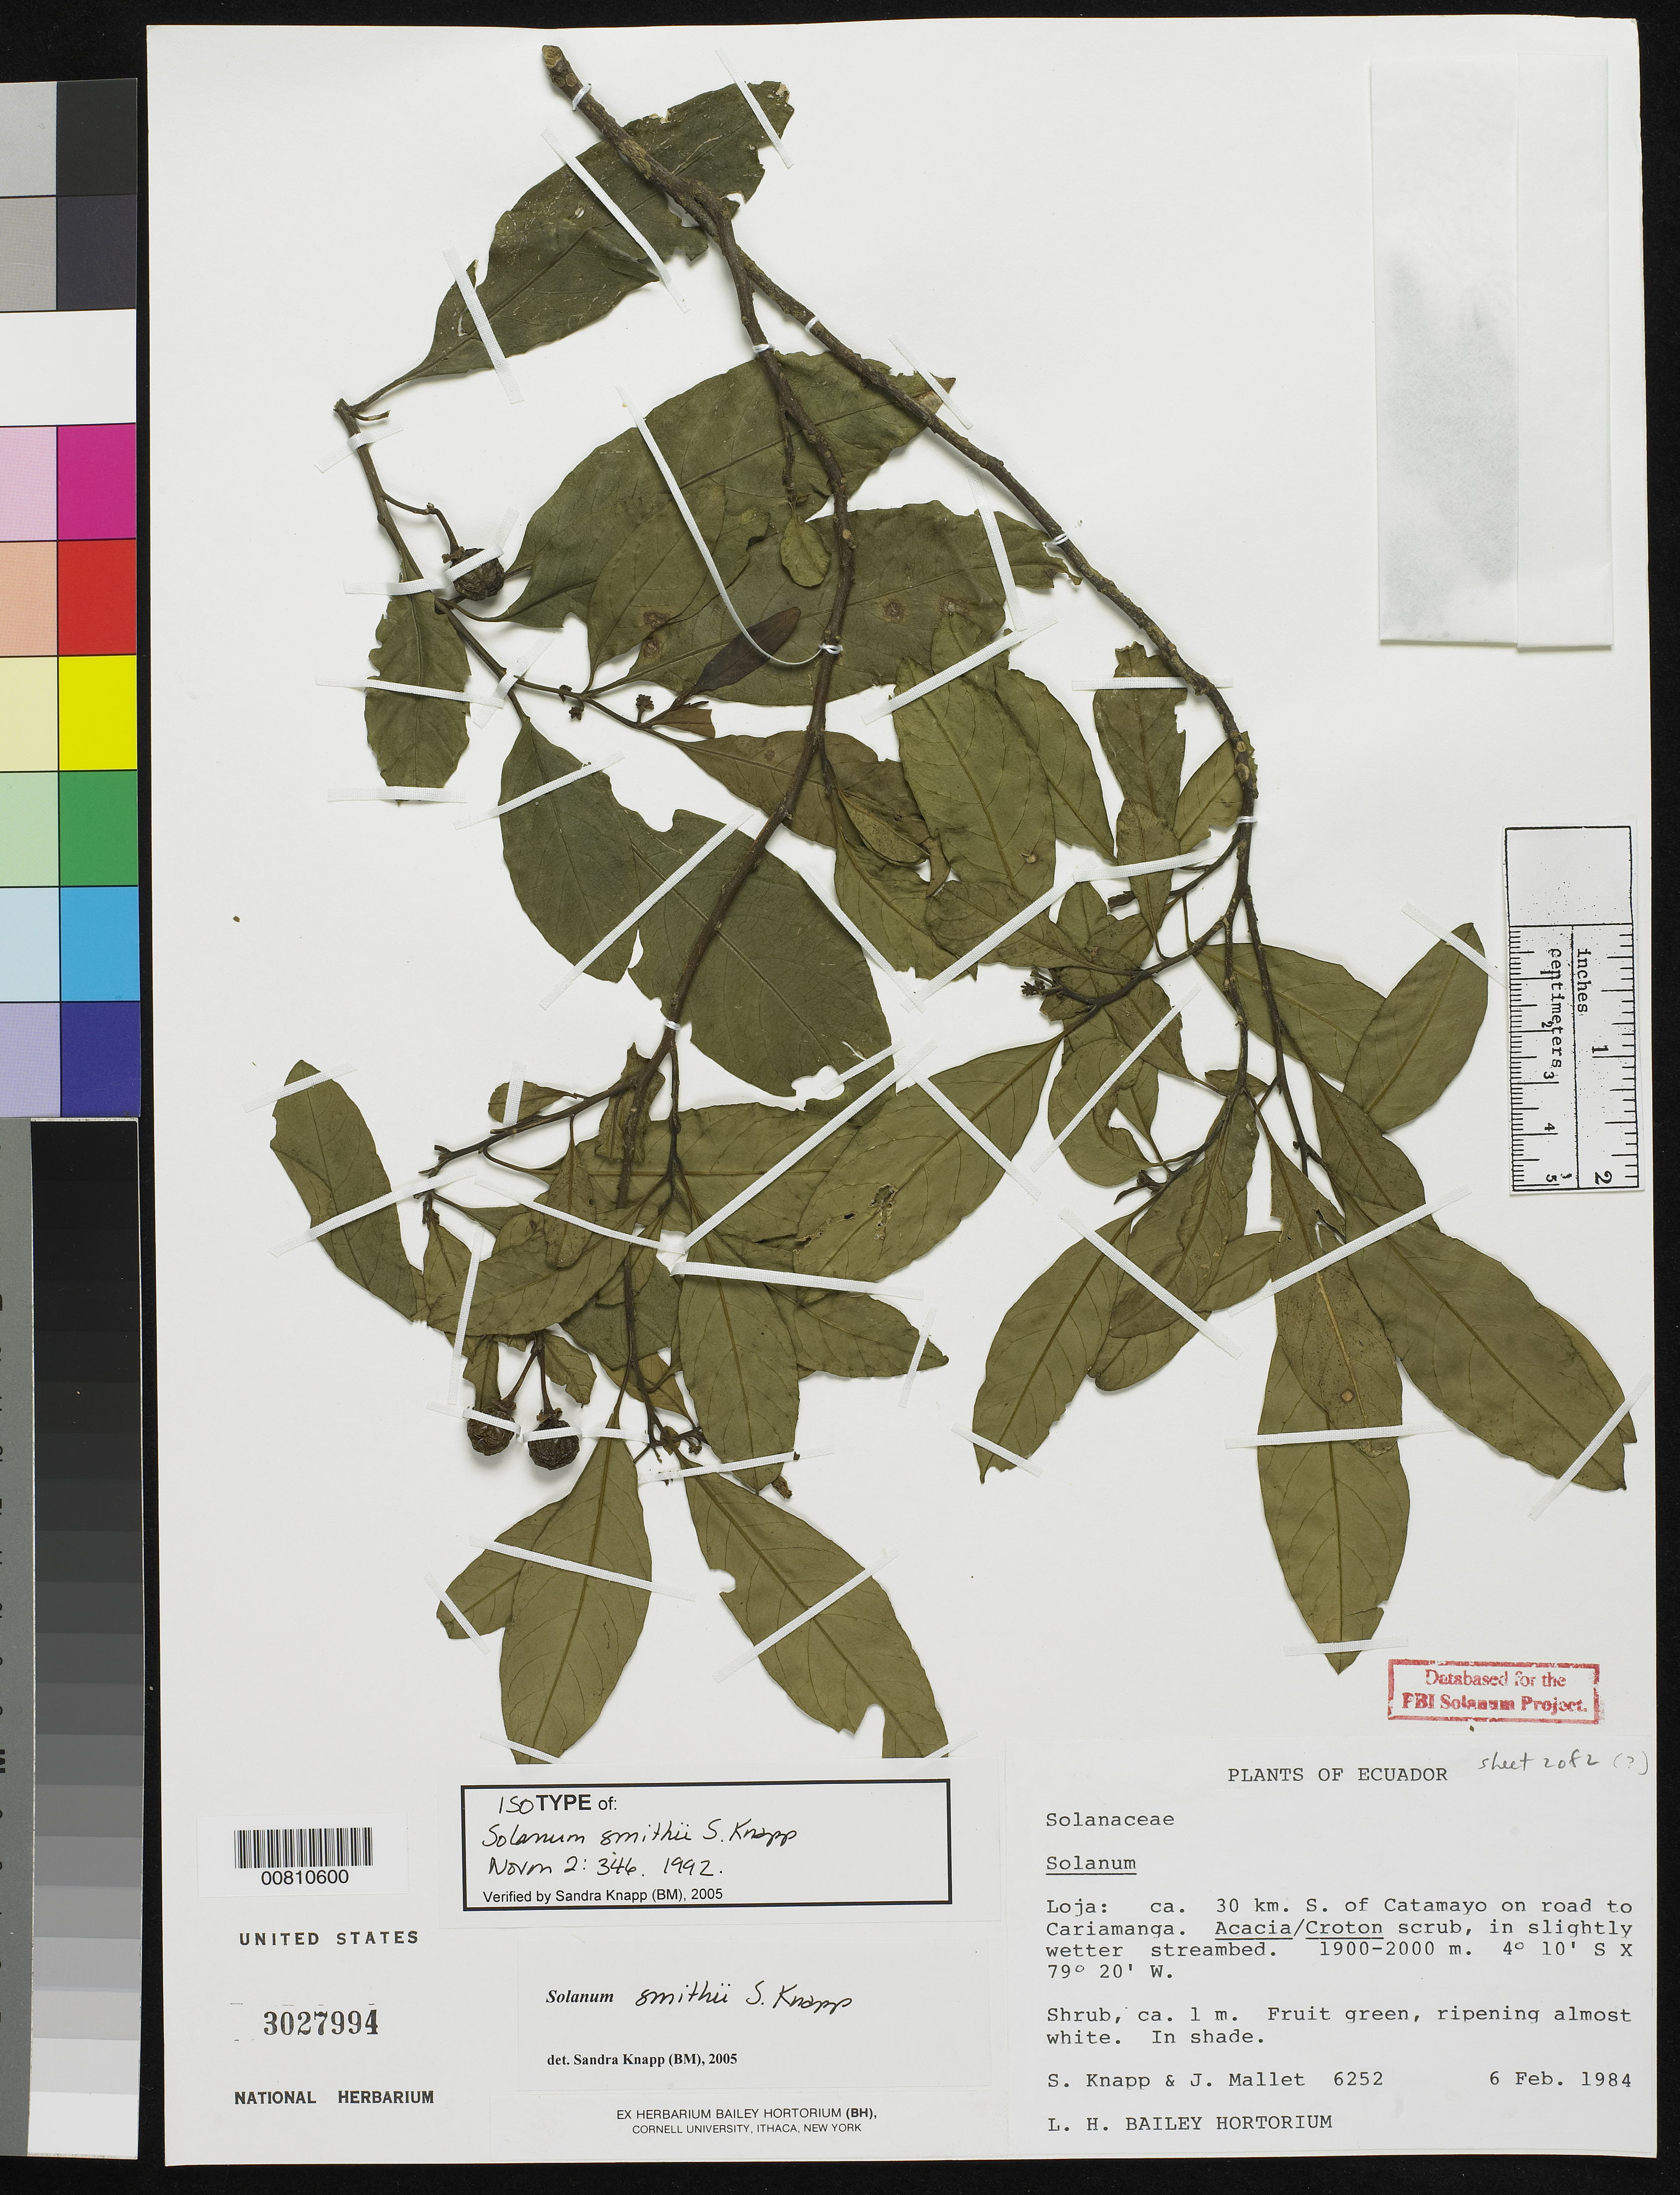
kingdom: Plantae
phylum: Tracheophyta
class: Magnoliopsida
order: Solanales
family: Solanaceae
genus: Solanum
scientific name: Solanum smithii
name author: S. Knapp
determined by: Knapp, S. D.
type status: Isotype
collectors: S. Knapp & J. Mallet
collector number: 6252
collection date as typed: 06 Feb 1984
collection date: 1984-02-06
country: Ecuador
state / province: Loja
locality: Loja: ca. 30 km S of Catamayo on road to Cariamanga.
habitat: Acacia/Croton scrub, in slightly wetter streambed.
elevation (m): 1900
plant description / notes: Holotype at NY.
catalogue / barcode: US 3027994